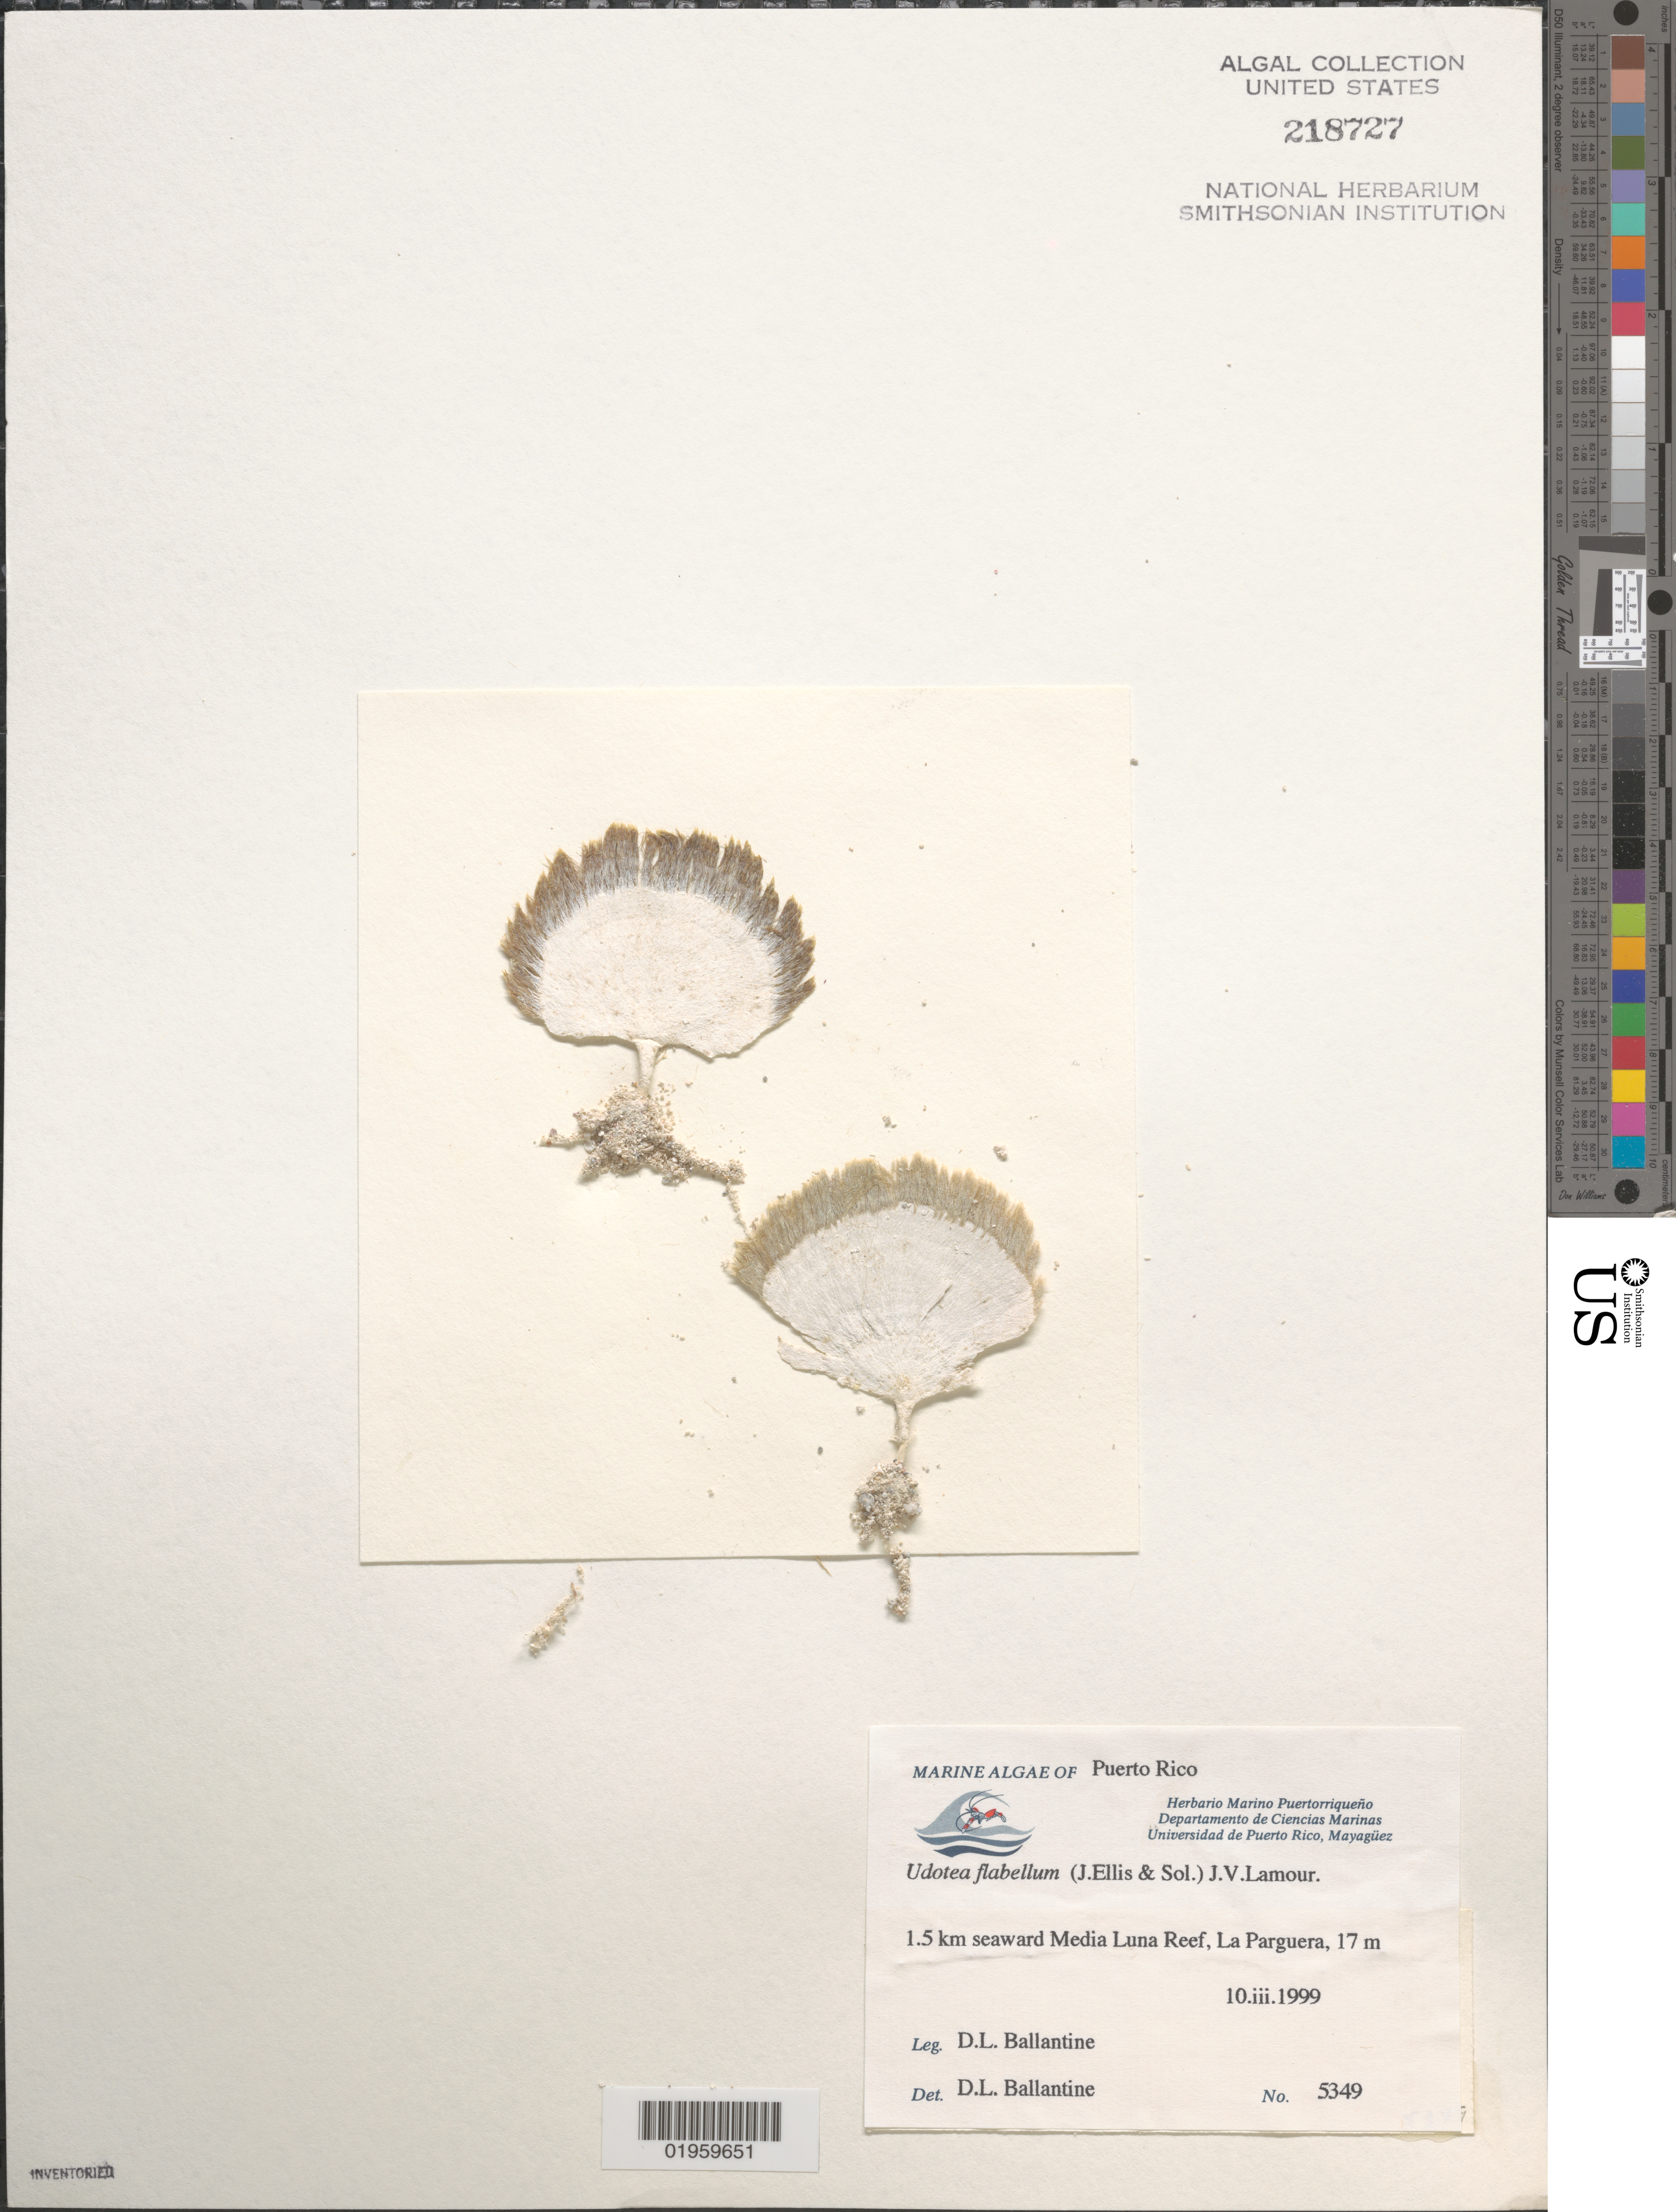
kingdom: Plantae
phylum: Chlorophyta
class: Ulvophyceae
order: Bryopsidales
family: Udoteaceae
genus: Udotea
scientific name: Udotea flabellum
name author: (J. Ellis & Sol.) M. Howe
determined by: Ballantine, D. L.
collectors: D.L. Ballantine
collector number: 5349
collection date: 1999-03-10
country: Puerto Rico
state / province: Lajas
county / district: La Parguera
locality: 1.5 km seaward Media Luna Reef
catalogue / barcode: US 218727